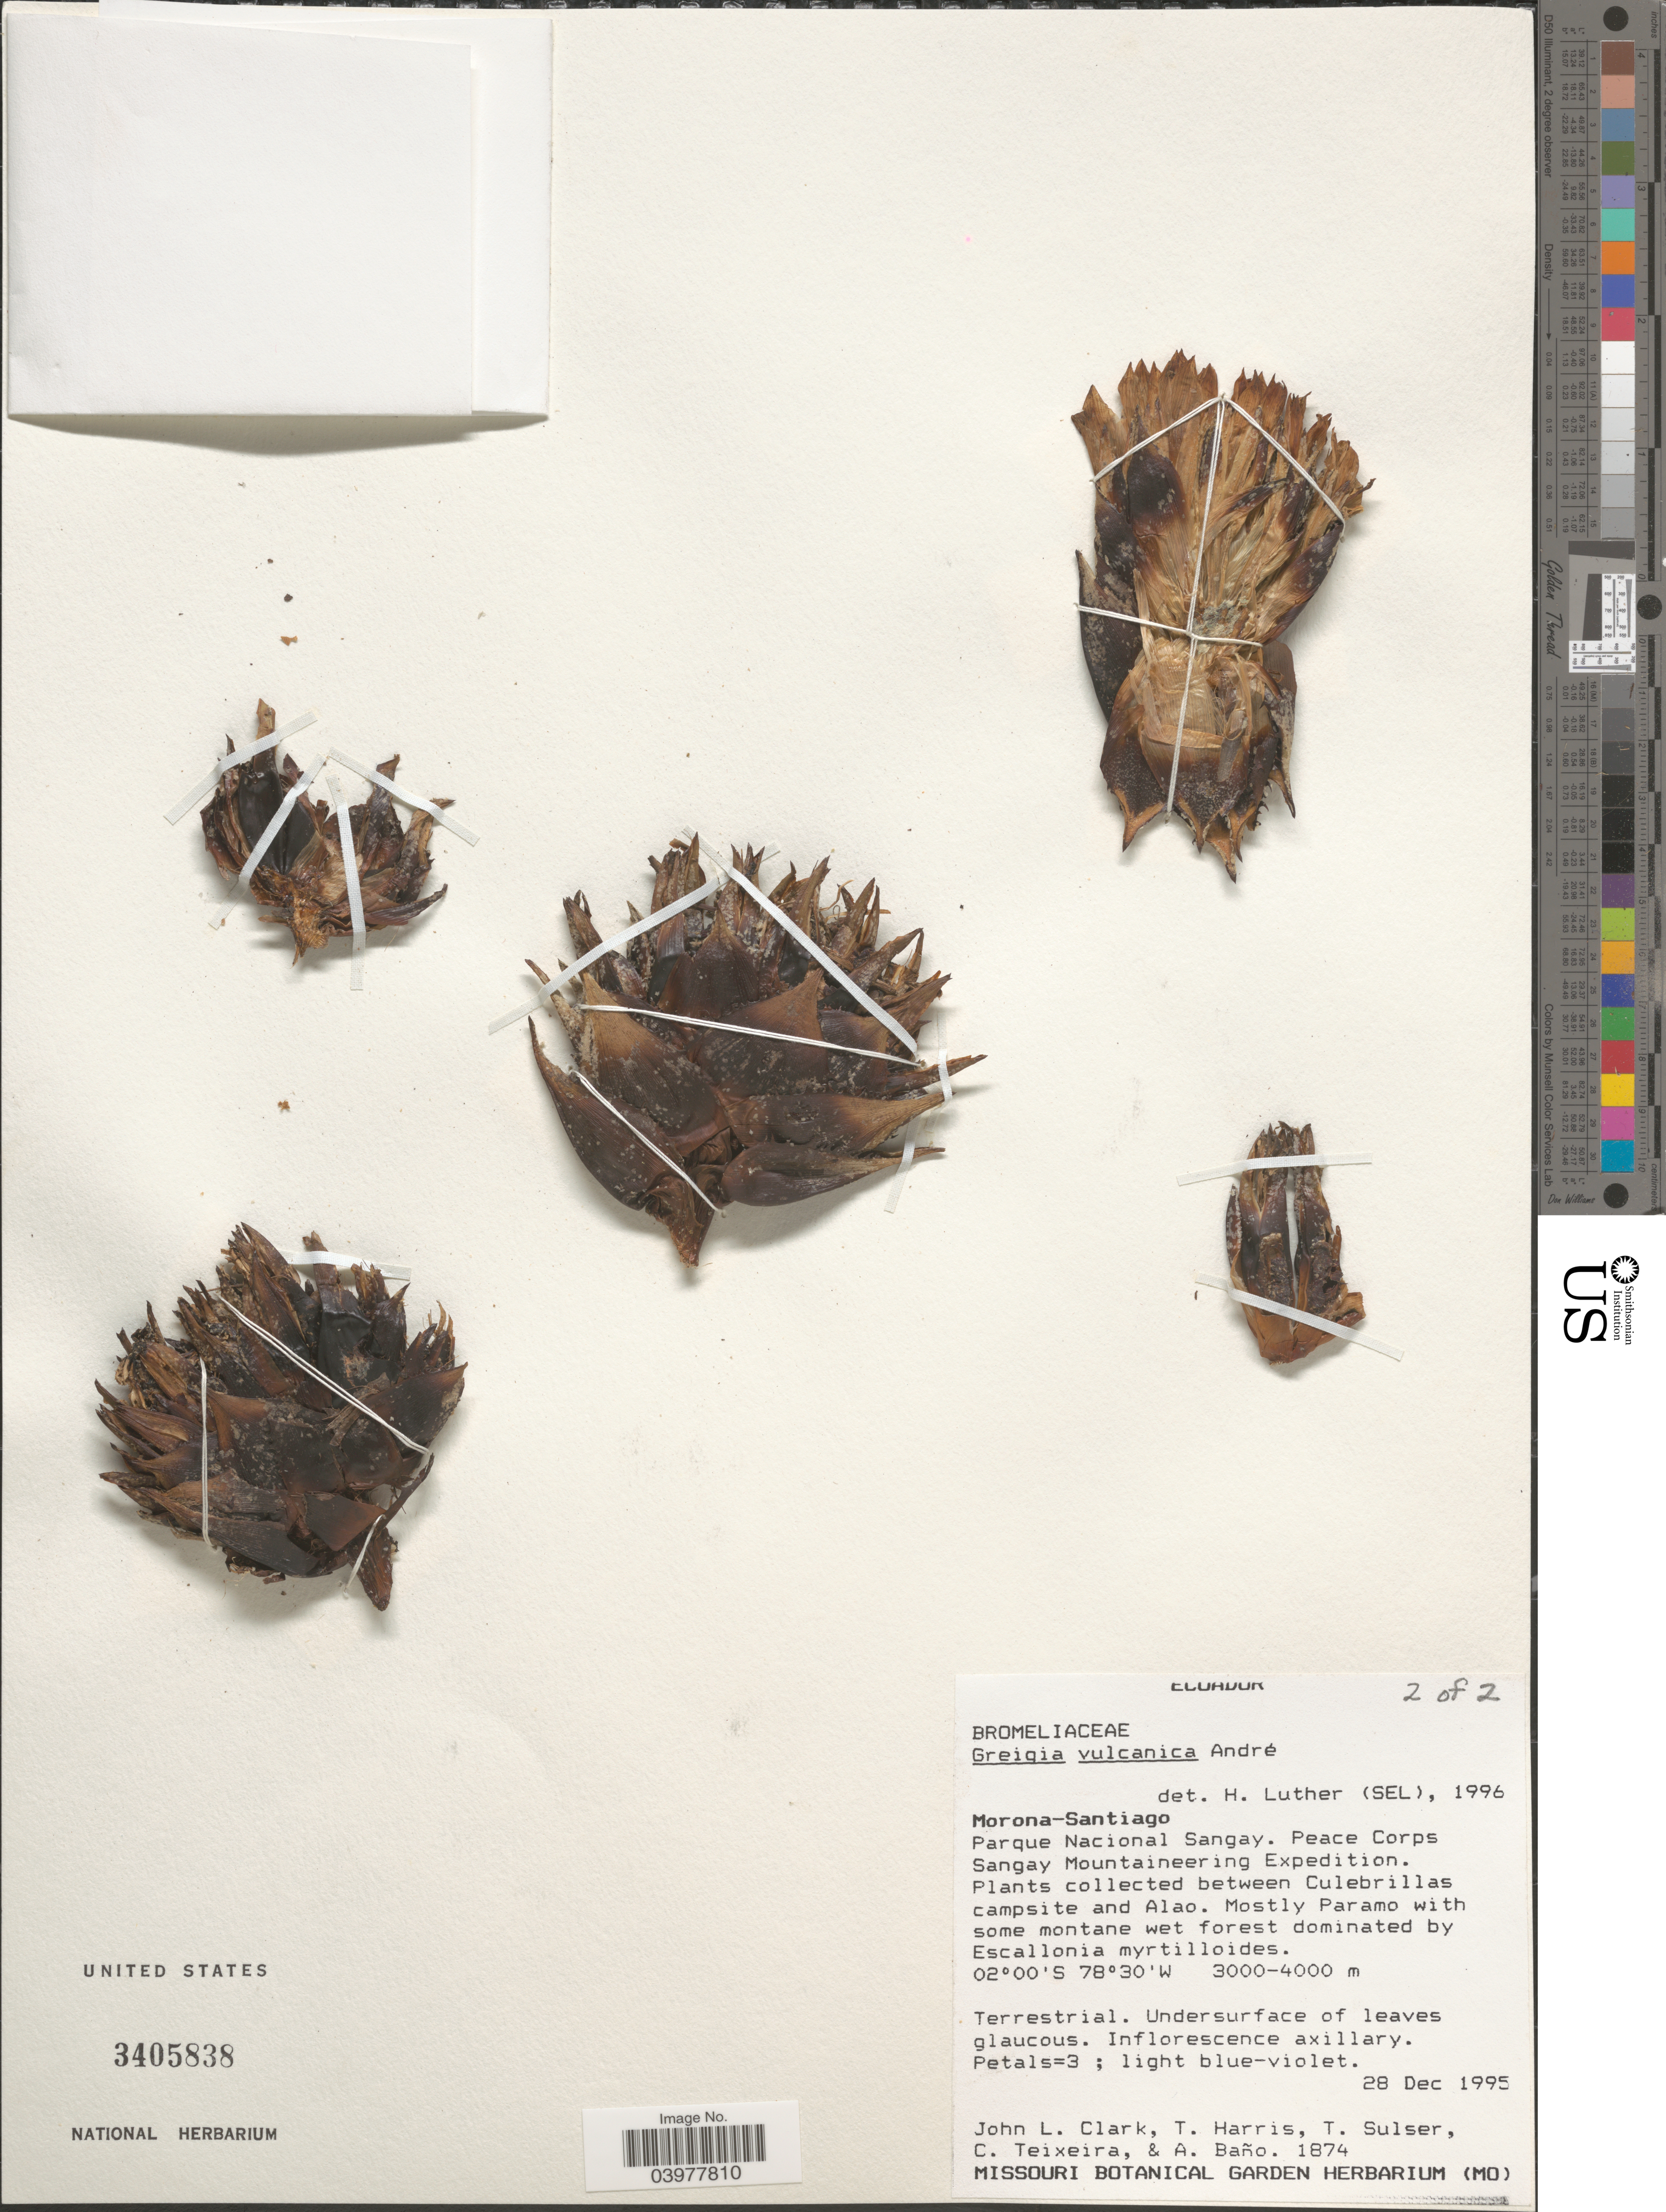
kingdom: Plantae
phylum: Tracheophyta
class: Liliopsida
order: Poales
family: Bromeliaceae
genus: Greigia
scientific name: Greigia vulcanica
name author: André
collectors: J. L. Clark, T. Harris, T. Sulser, C. Teixeira & A. Baño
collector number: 1874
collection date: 1995-12-28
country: Ecuador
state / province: Morona-Santiago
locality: Parque Nacional Sangay. Peace Corps Sangay Mountaineering Expedition. Between Culebrillas campsite and Alao.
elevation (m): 3000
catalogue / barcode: US 3405838